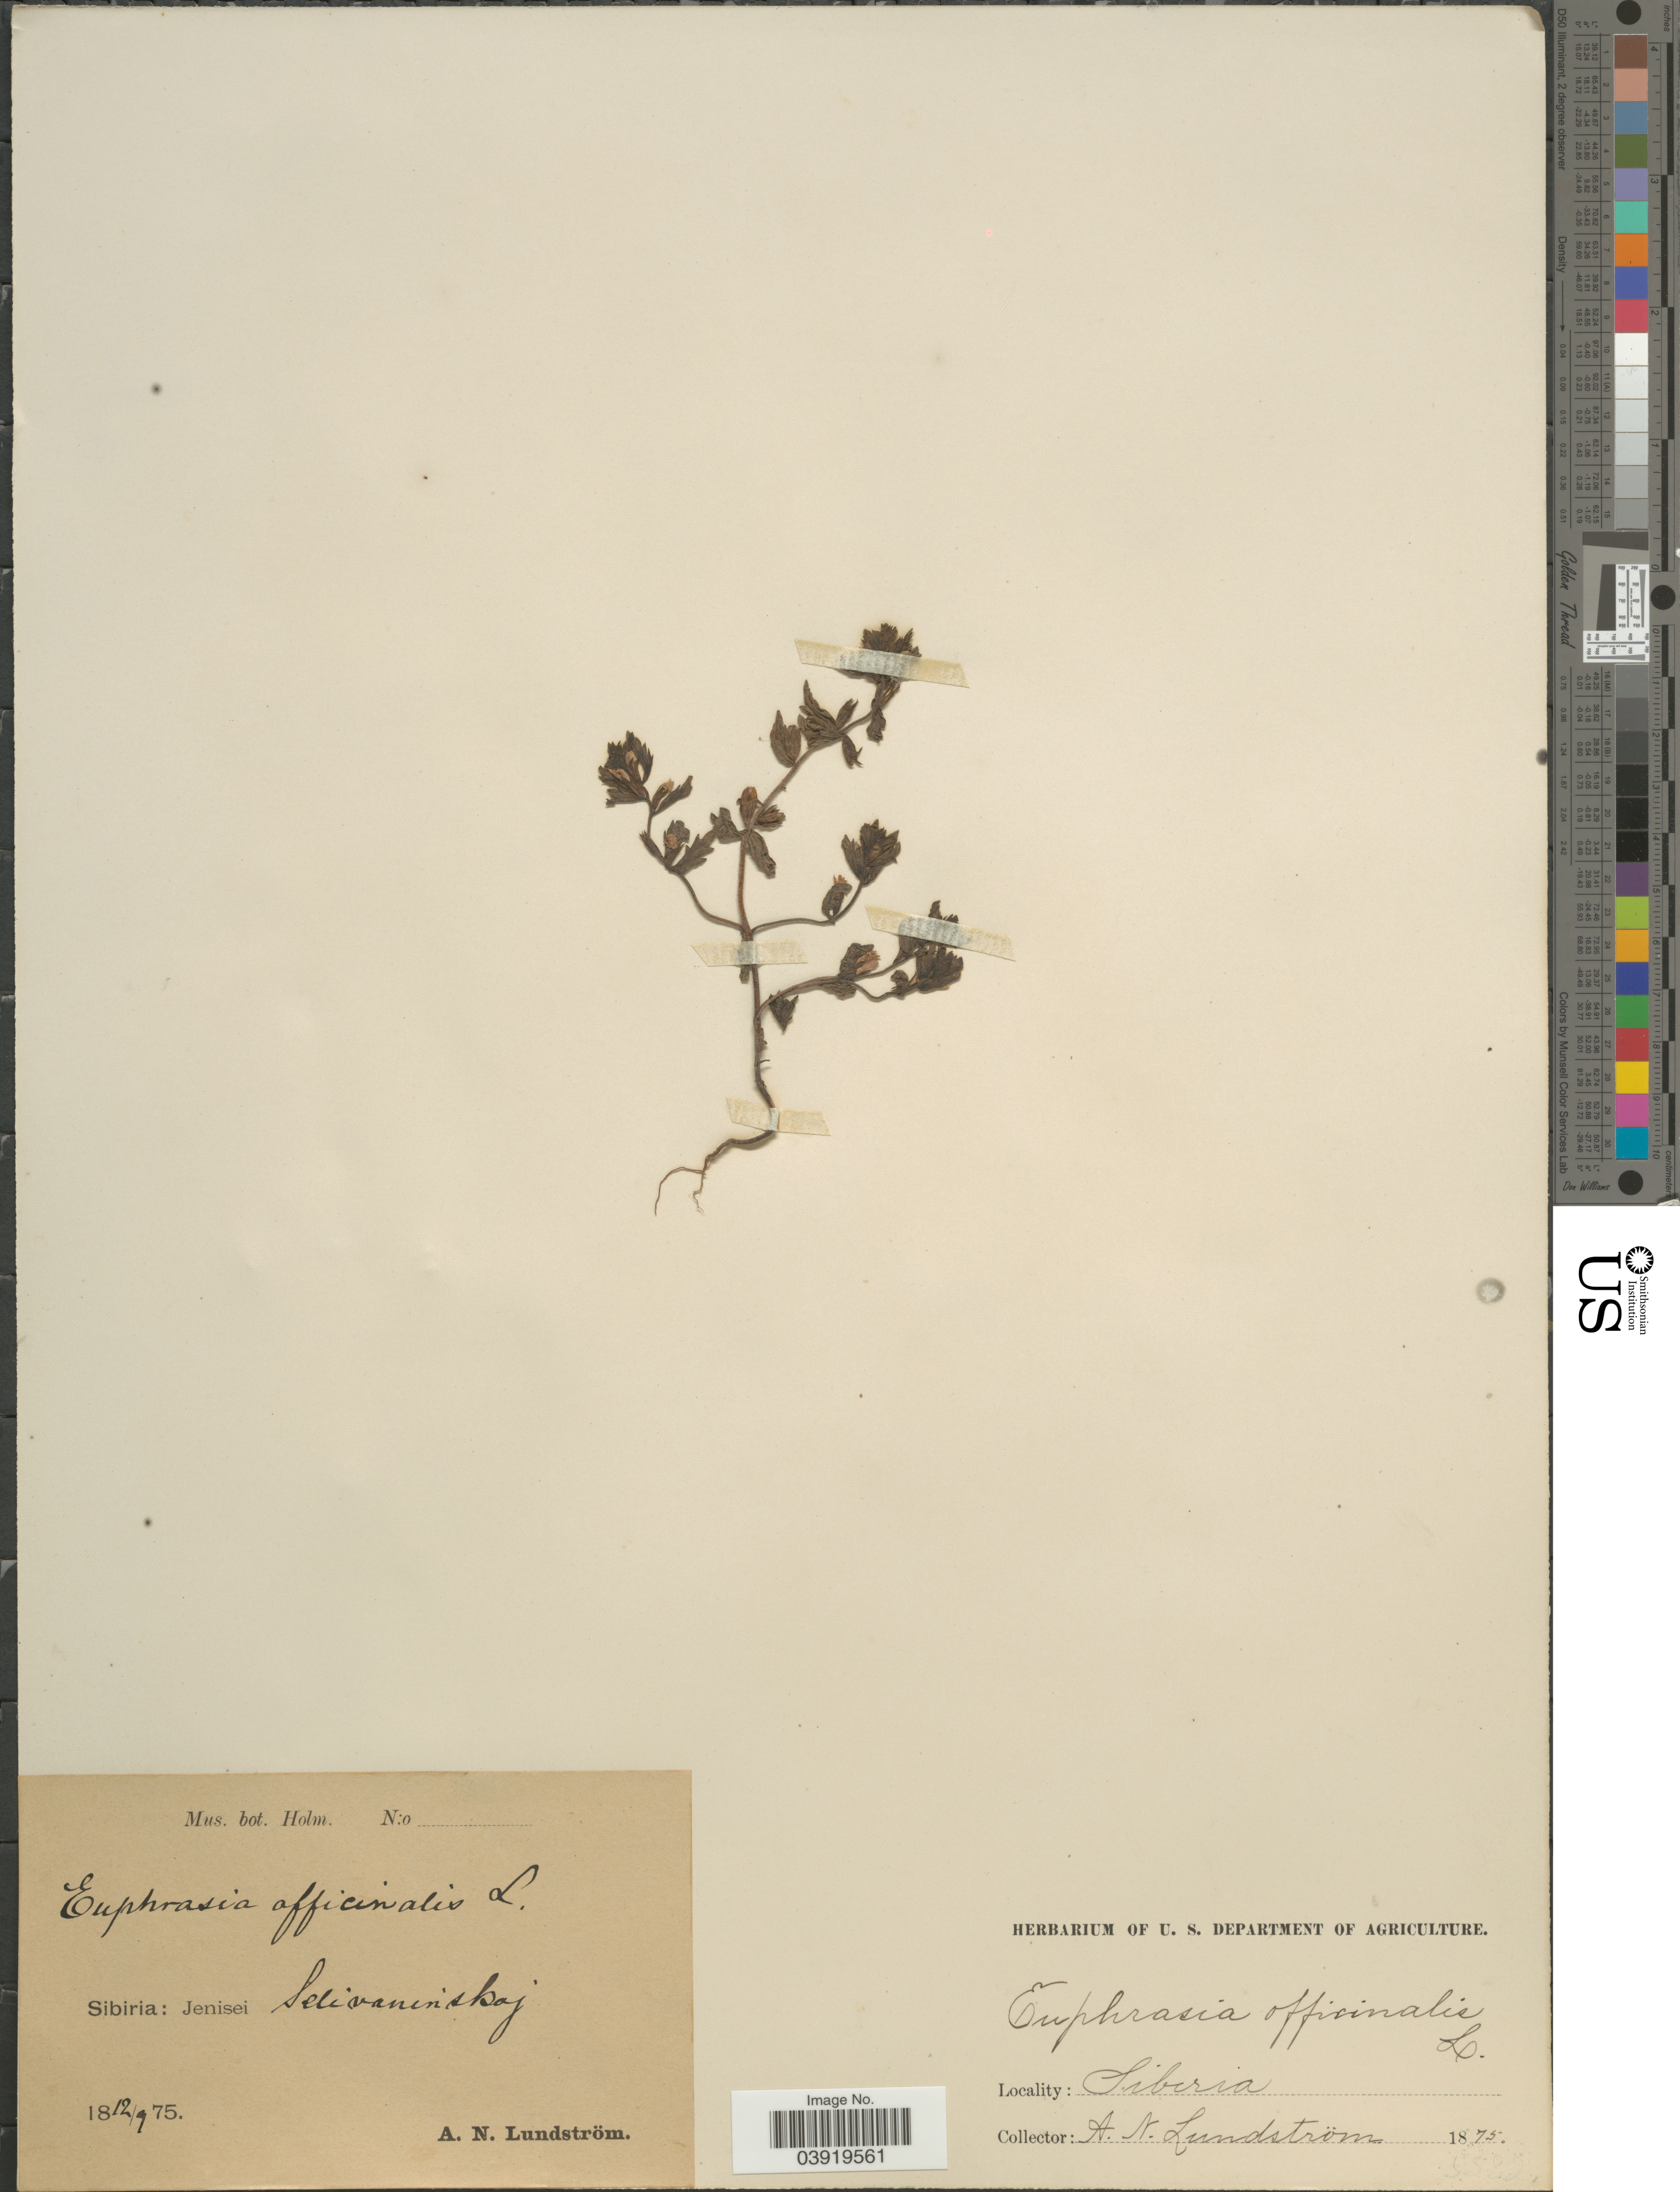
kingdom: Plantae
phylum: Tracheophyta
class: Magnoliopsida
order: Lamiales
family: Orobanchaceae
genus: Euphrasia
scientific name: Euphrasia officinalis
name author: L.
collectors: A. N. Lundstrom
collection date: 1875-09-12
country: Russian Federation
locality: Sibiria: Jenisei Selivaninsbaj.